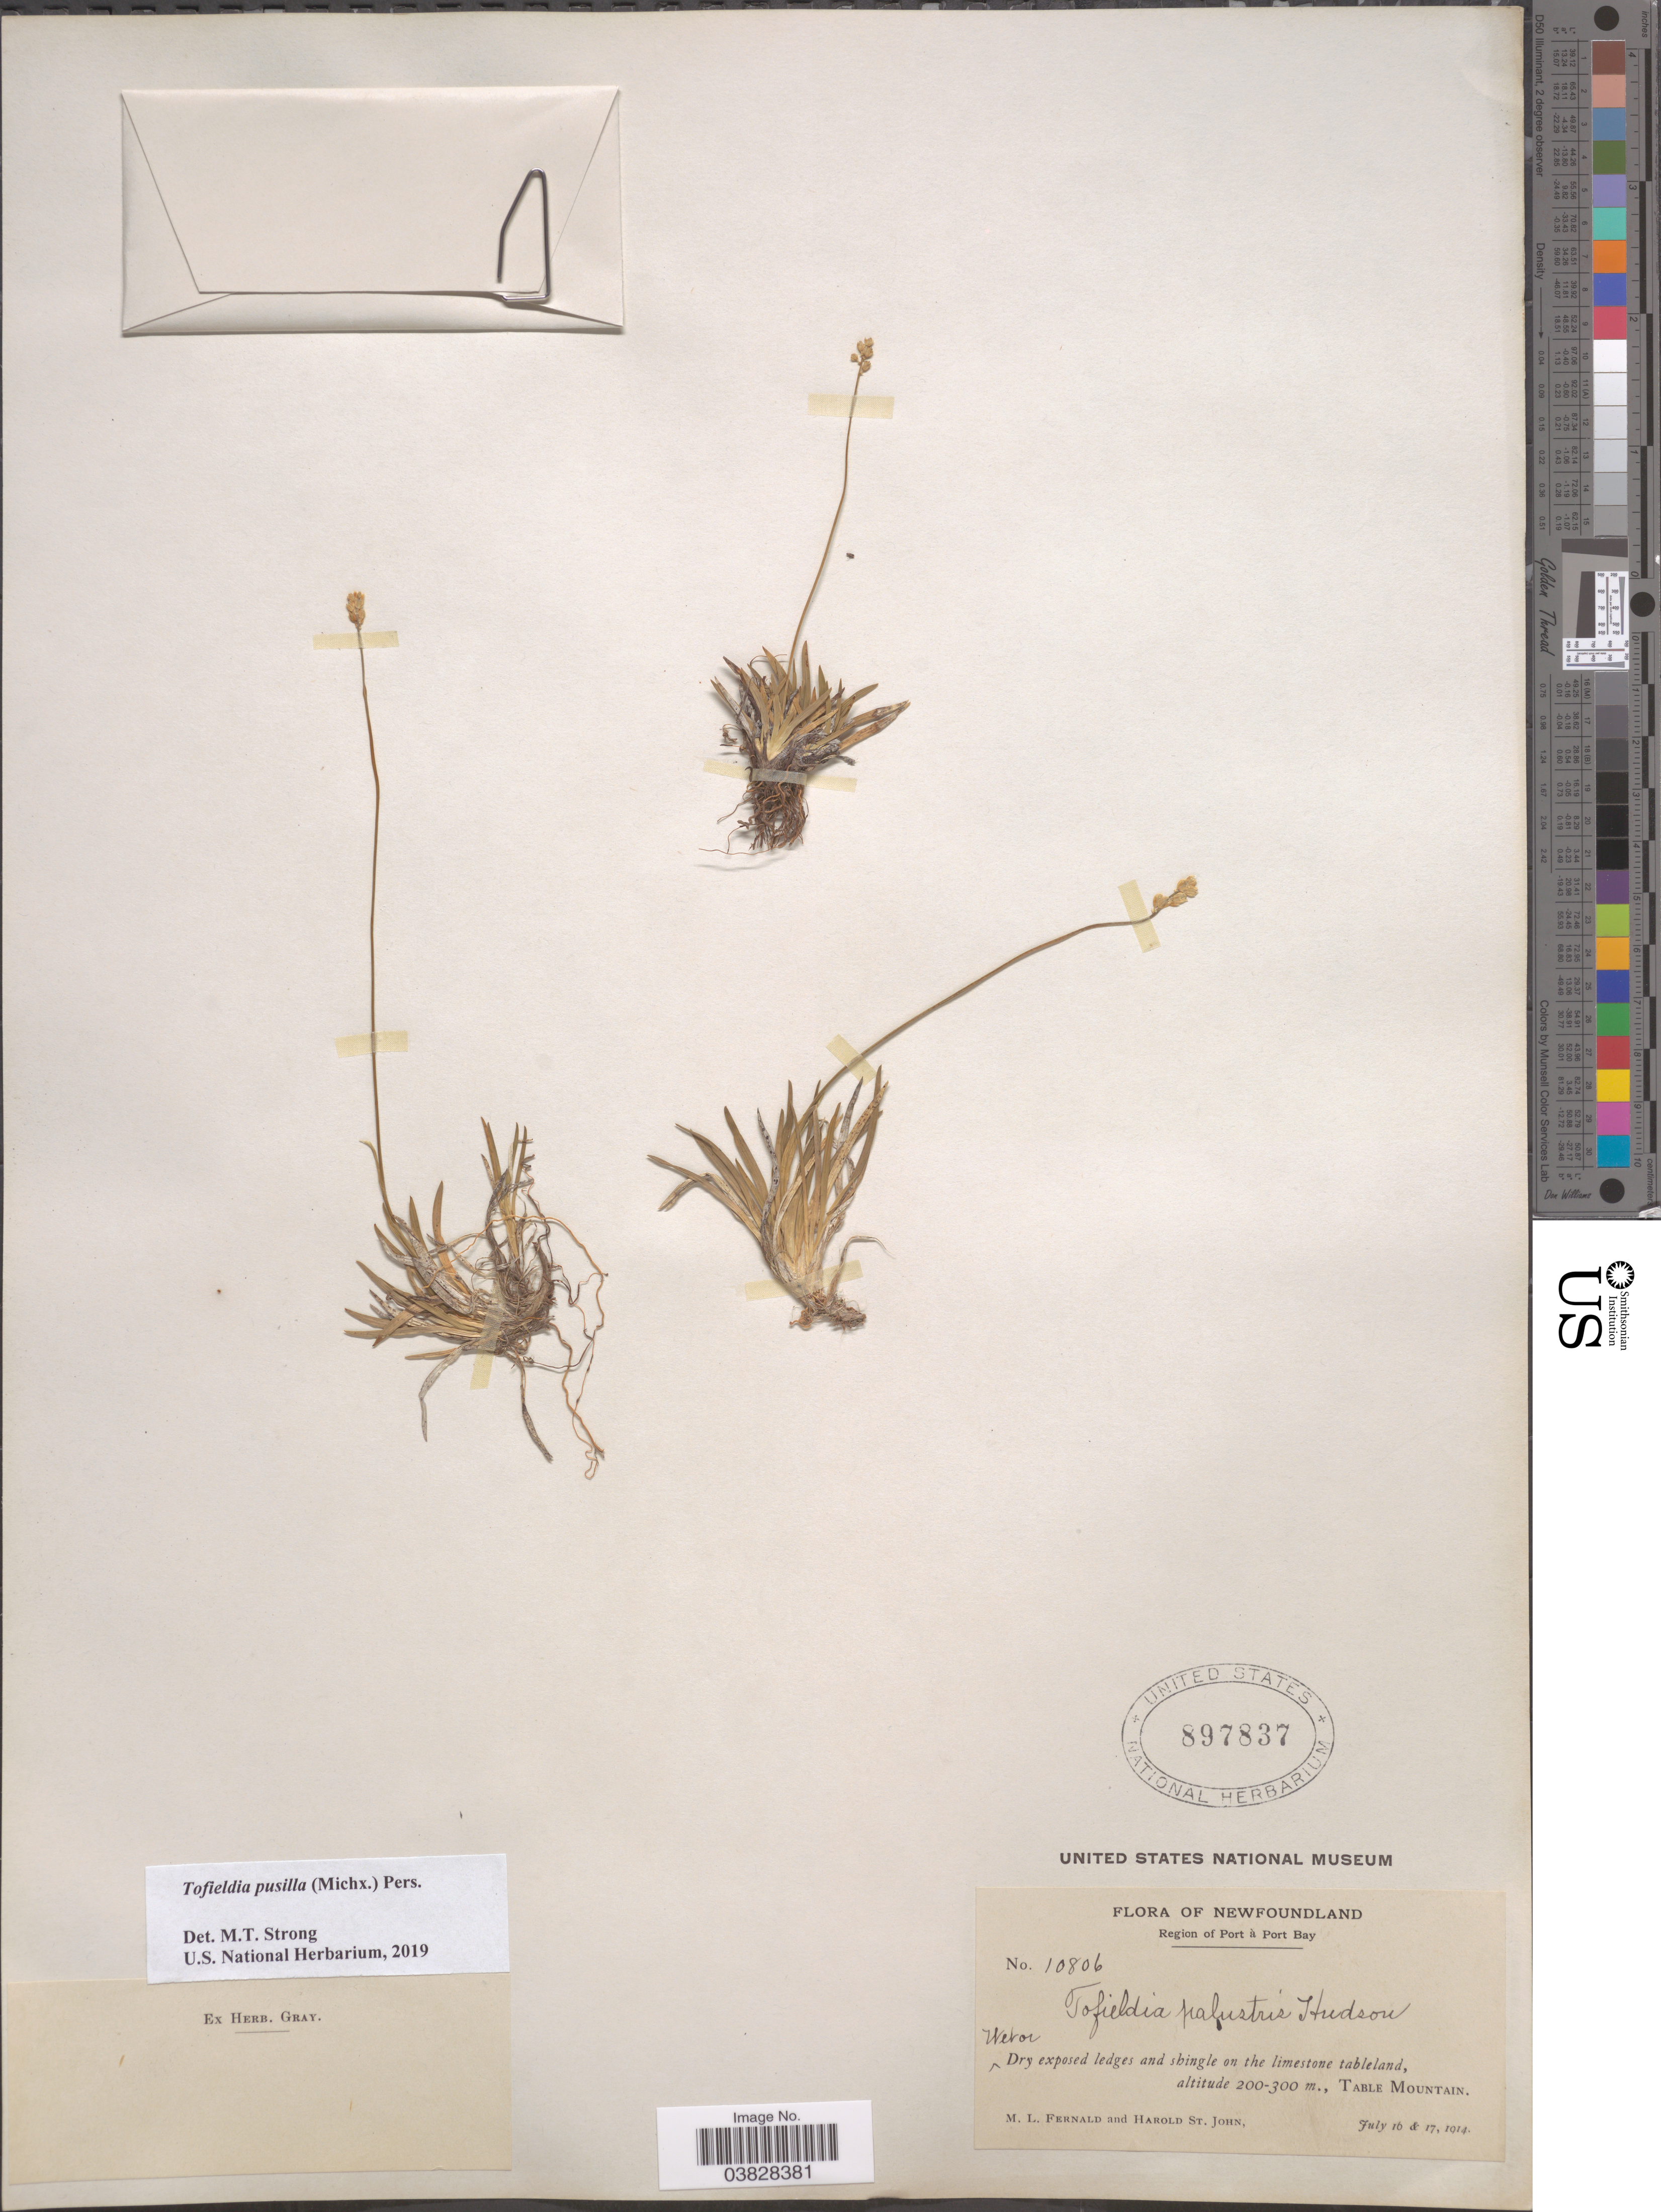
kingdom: Plantae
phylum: Tracheophyta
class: Liliopsida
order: Alismatales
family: Tofieldiaceae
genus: Tofieldia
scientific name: Tofieldia pusilla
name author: (Michx.) Pers.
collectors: M. L. Fernald & H. St. John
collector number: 10806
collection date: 1914-07-16/1914-07-17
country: Canada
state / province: Newfoundland and Labrador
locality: Region of Port à Port Bay. Table Mountain.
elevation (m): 200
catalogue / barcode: US 897837